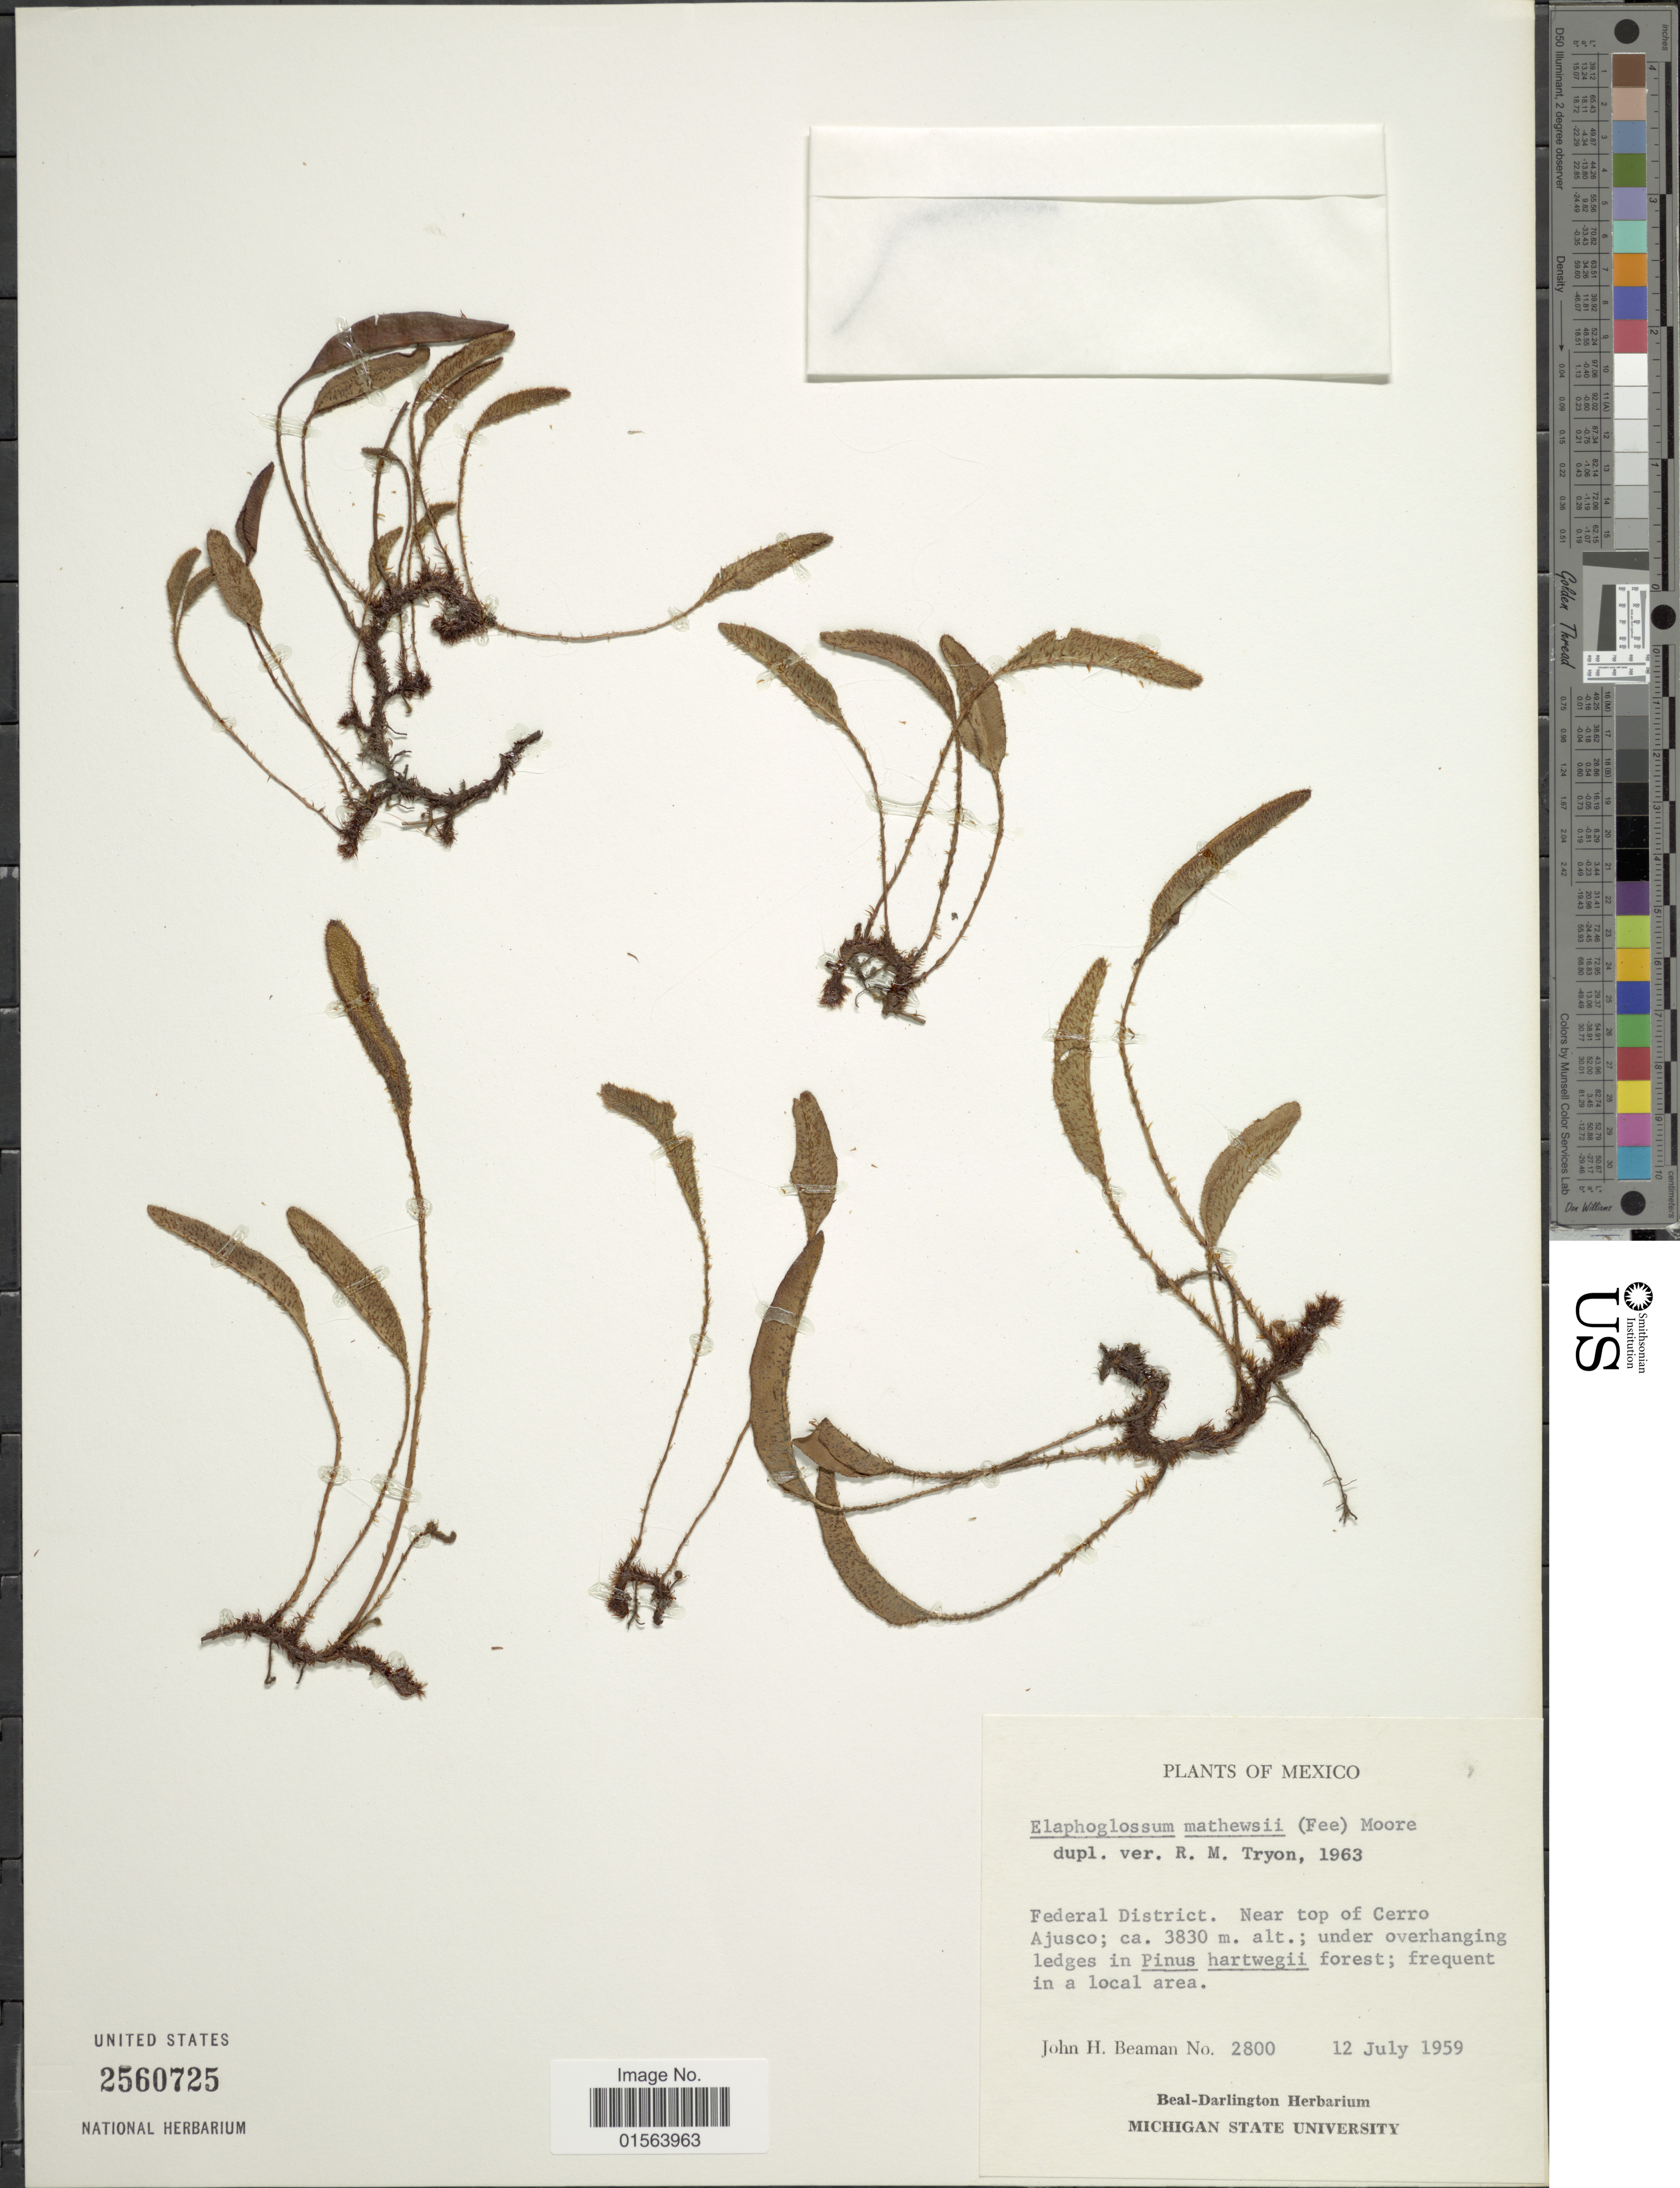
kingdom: Plantae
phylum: Tracheophyta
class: Polypodiopsida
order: Polypodiales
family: Dryopteridaceae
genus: Elaphoglossum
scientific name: Elaphoglossum hartwegii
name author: (Fée) T. Moore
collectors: J. H. Beaman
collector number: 2800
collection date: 1959-07-12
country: Mexico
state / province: Distrito Federal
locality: Federal District, near top of Cerro Ajusco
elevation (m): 3830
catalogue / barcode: US 2560725